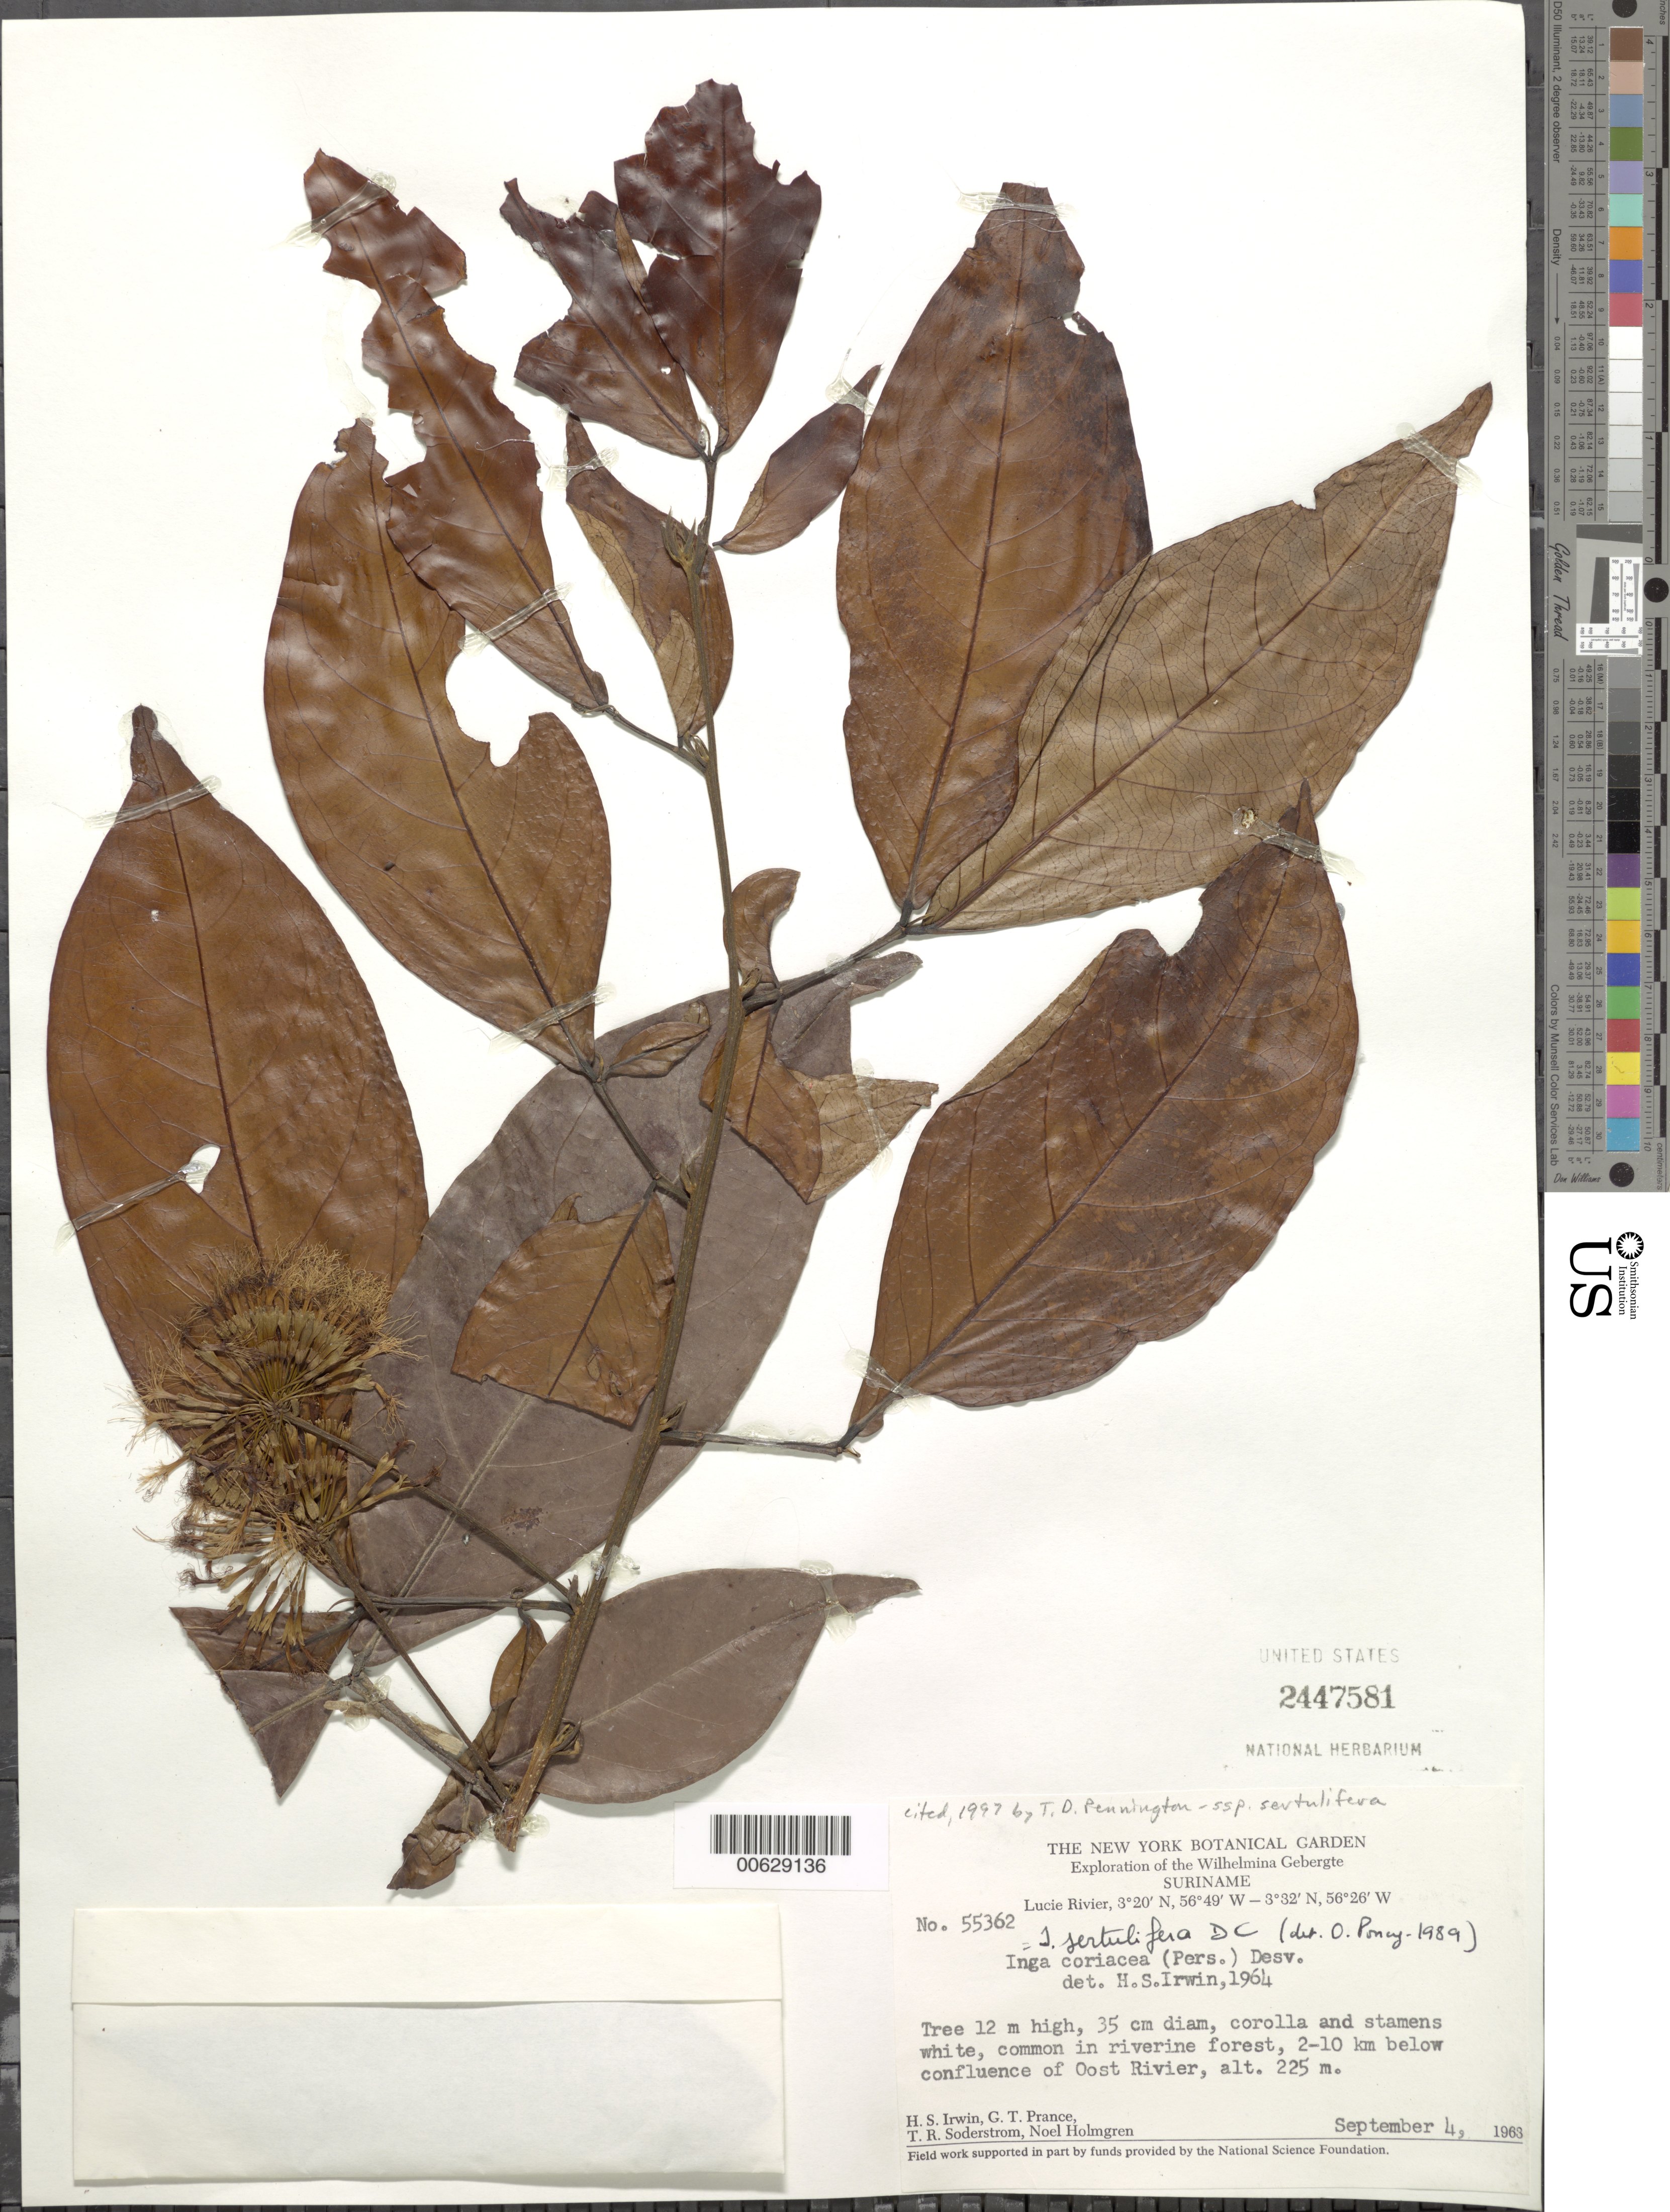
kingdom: Plantae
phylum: Tracheophyta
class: Magnoliopsida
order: Fabales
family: Fabaceae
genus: Inga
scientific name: Inga sertulifera subsp. sertulifera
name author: DC.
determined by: Pennington, T. D., (K)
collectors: H. Irwin, G. T. Prance, T. R. Soderstrom & N. H. Holmgren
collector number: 55362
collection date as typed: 4-Sep-63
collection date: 1963-09-04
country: Suriname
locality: Lucie R., 2-10 km below confl. with Oost R., Wilhelmina Gebergte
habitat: Riverine forest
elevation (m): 225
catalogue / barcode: US 2447581